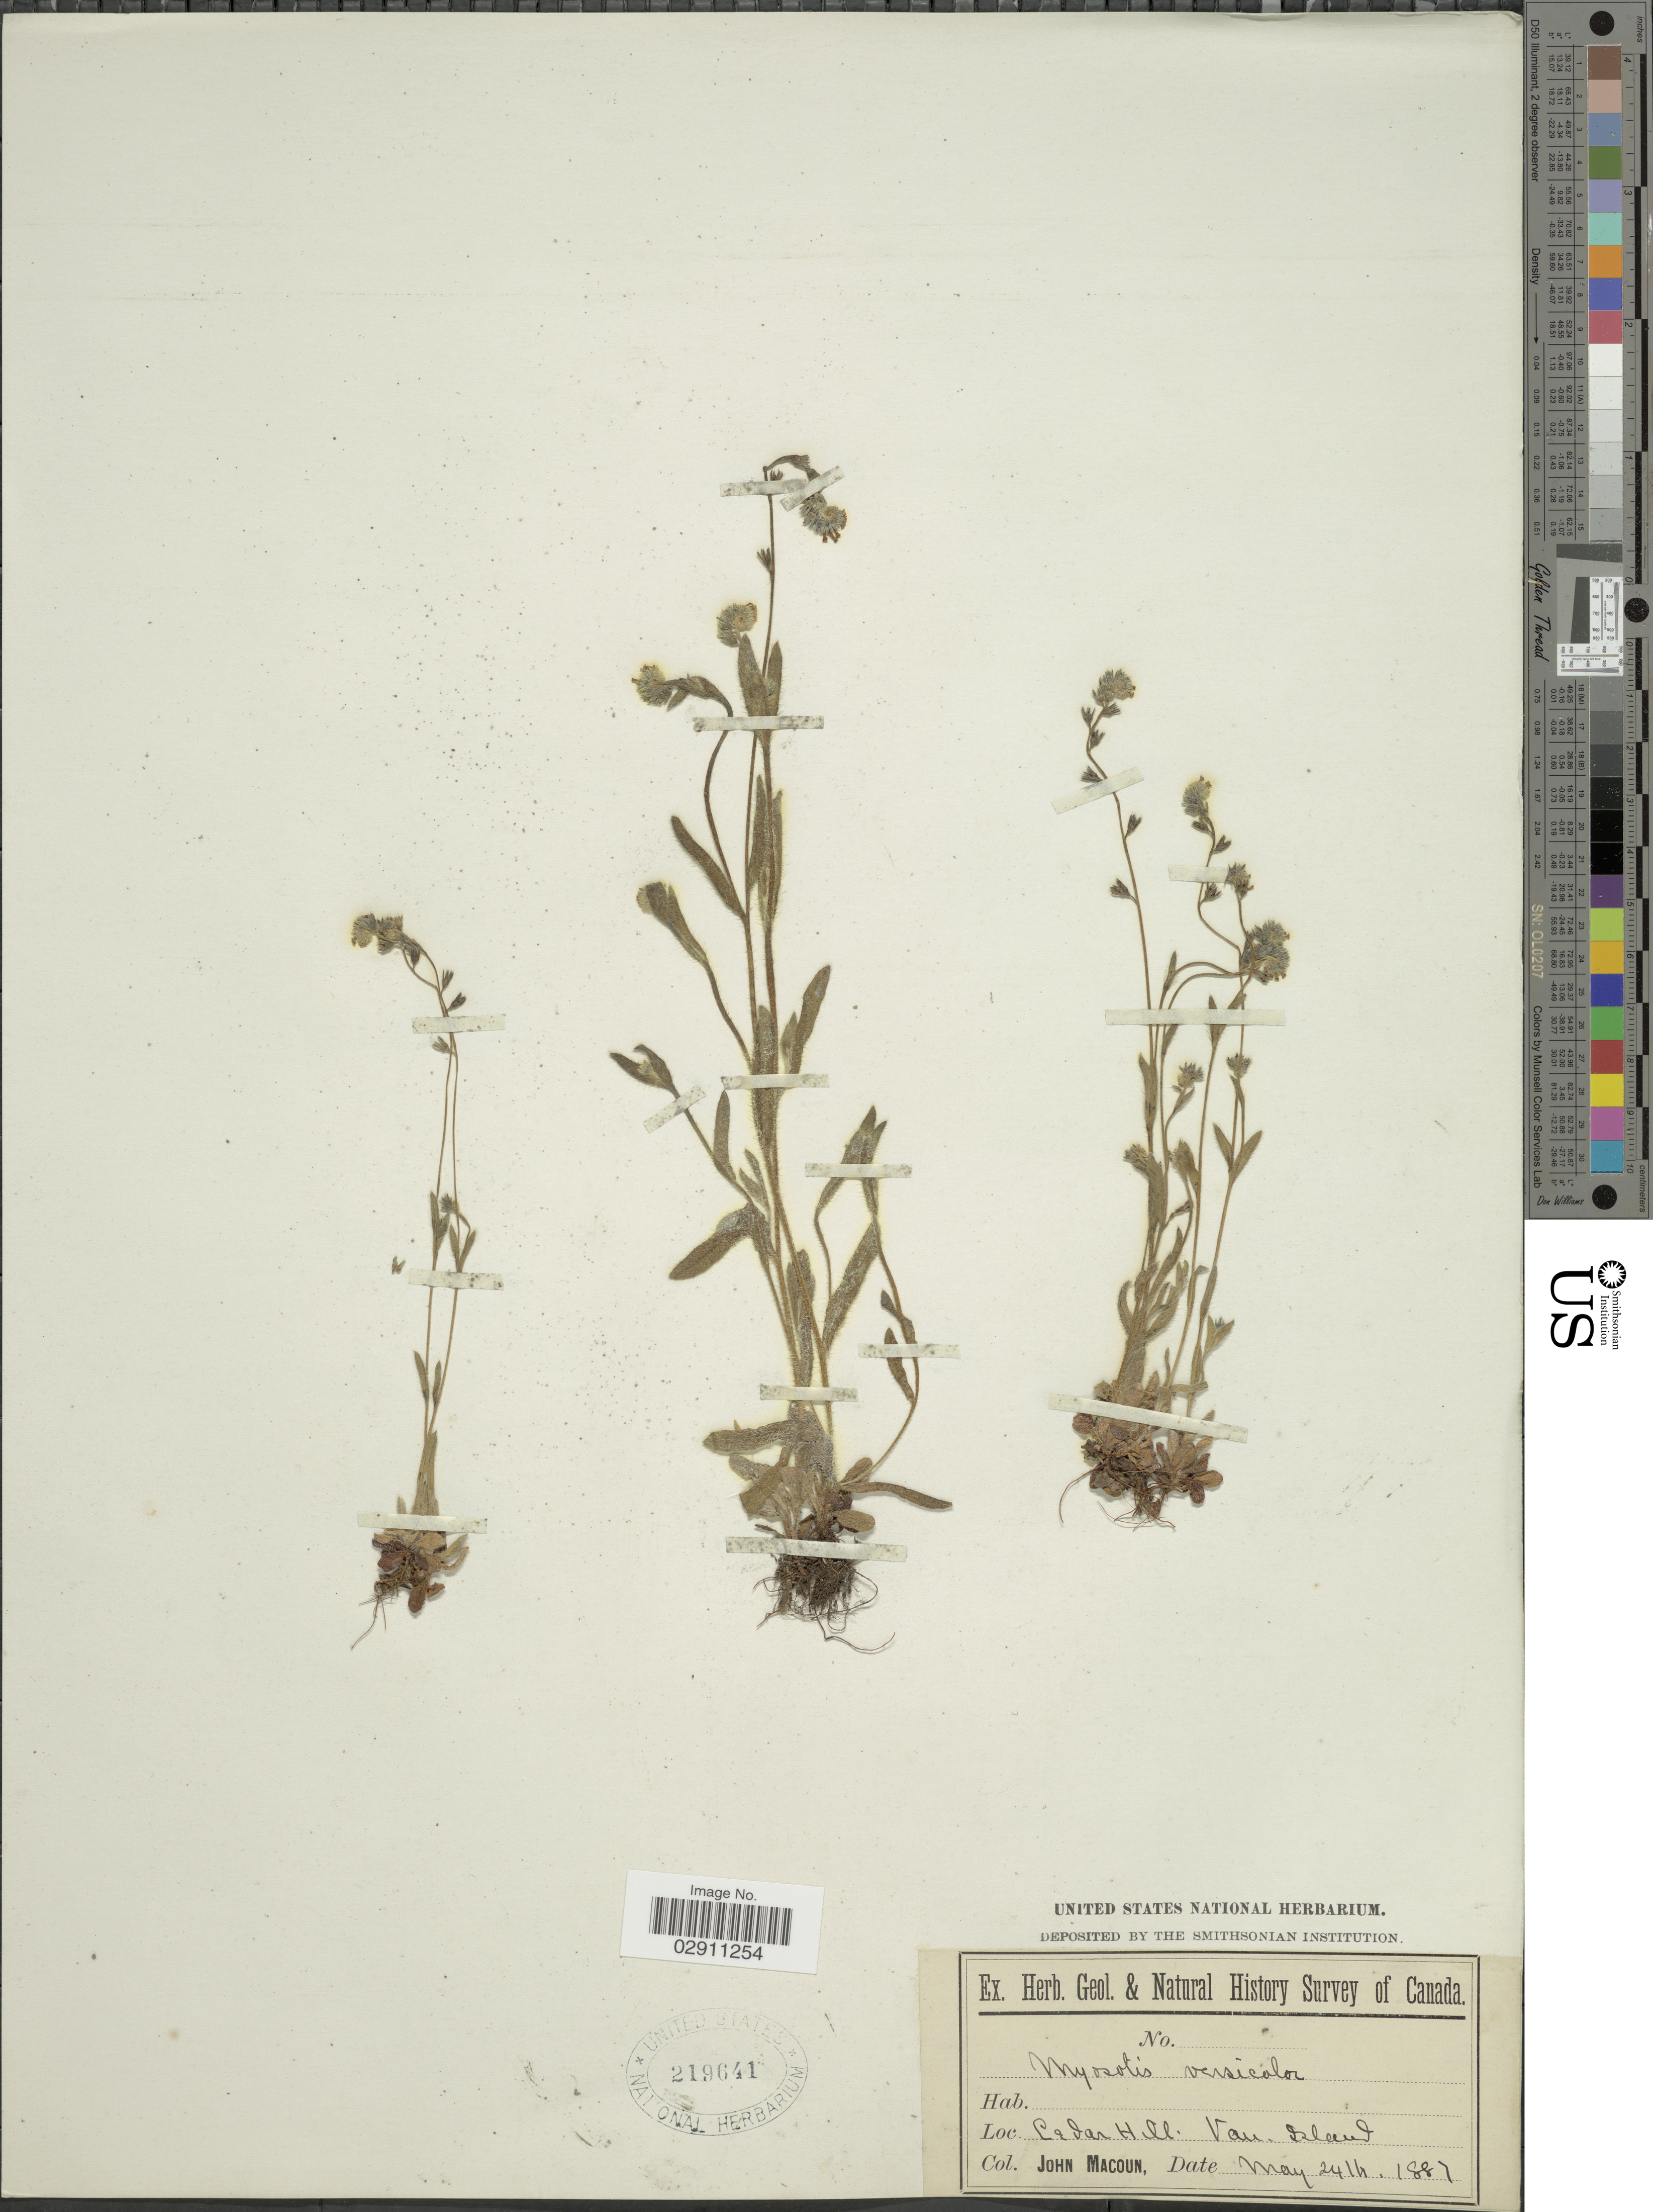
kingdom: Plantae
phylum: Tracheophyta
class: Magnoliopsida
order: Boraginales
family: Boraginaceae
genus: Myosotis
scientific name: Myosotis discolor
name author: Pers.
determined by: Goldman, Doug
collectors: J. Macoun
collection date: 1887-05-24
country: Canada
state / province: British Columbia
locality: Cedar Hill, Van. Island.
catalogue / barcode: US 219641